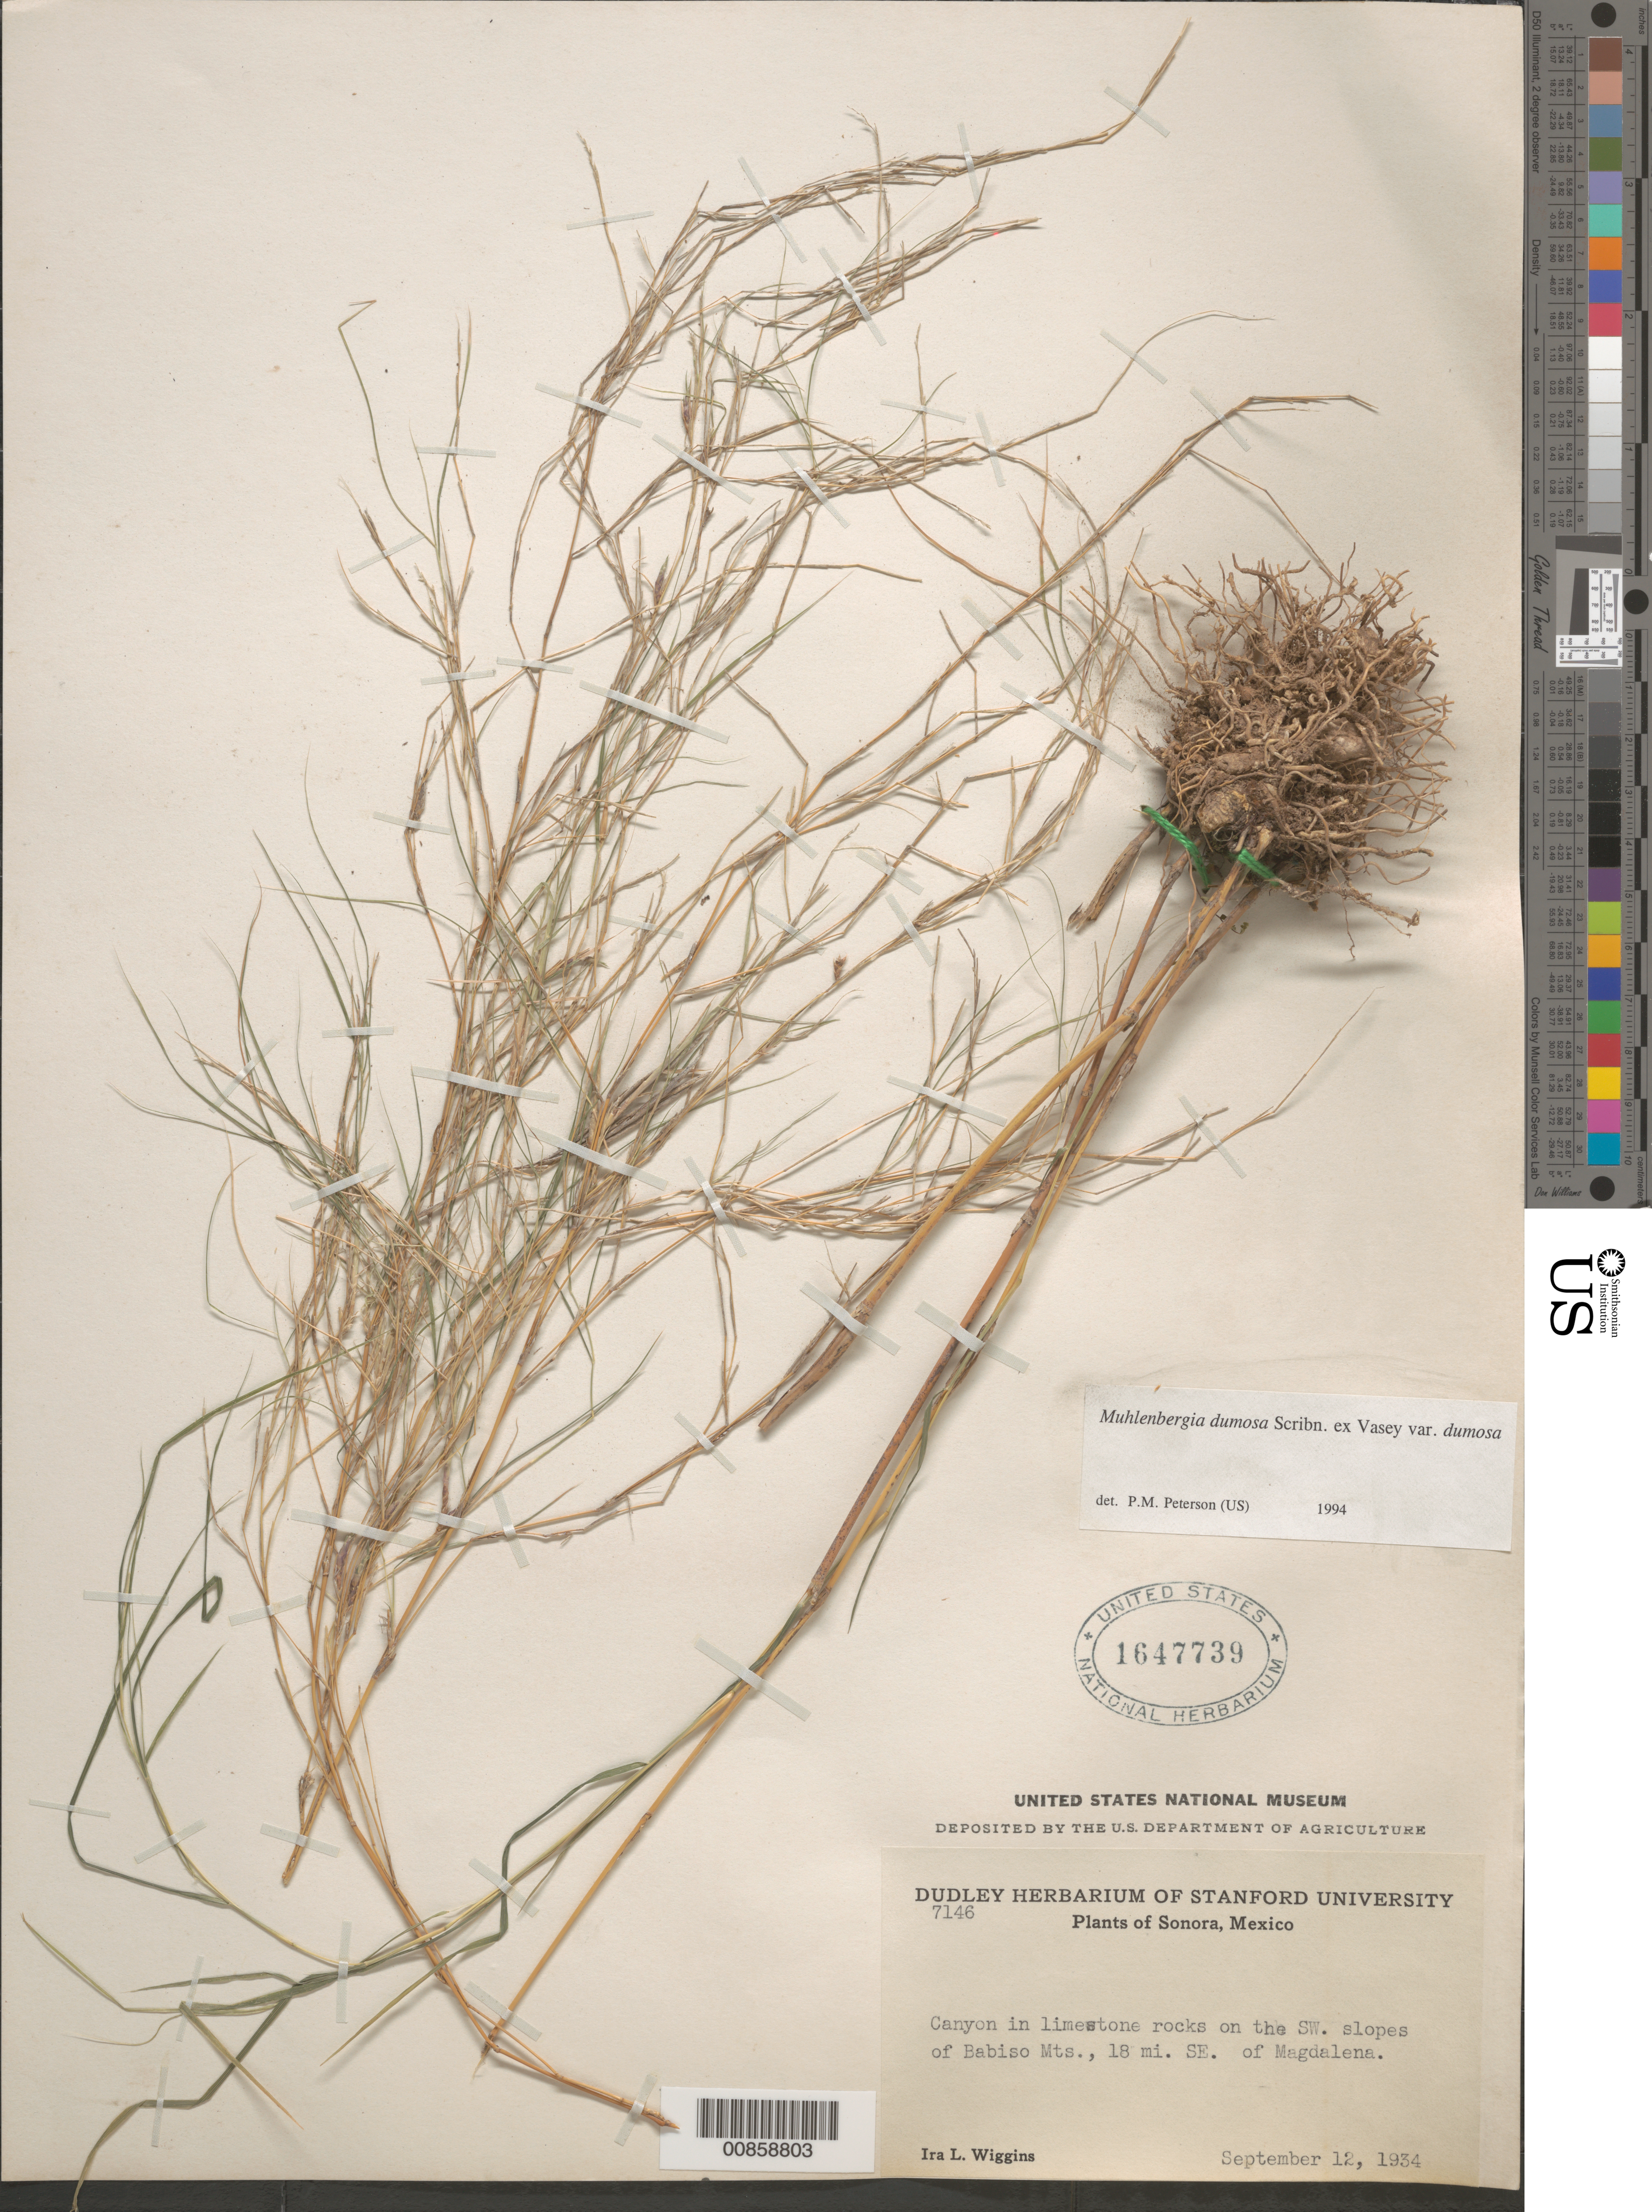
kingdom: Plantae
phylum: Tracheophyta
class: Liliopsida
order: Poales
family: Poaceae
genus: Muhlenbergia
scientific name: Muhlenbergia dumosa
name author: Scribn. ex Vasey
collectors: I. L. Wiggins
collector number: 7146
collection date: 1934-09-12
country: Mexico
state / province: Sonora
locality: Canyon in limestone rocks on the SW. slopes of Babiso Mts., 18 mi. SE. of Magdalena.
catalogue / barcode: US 1647739